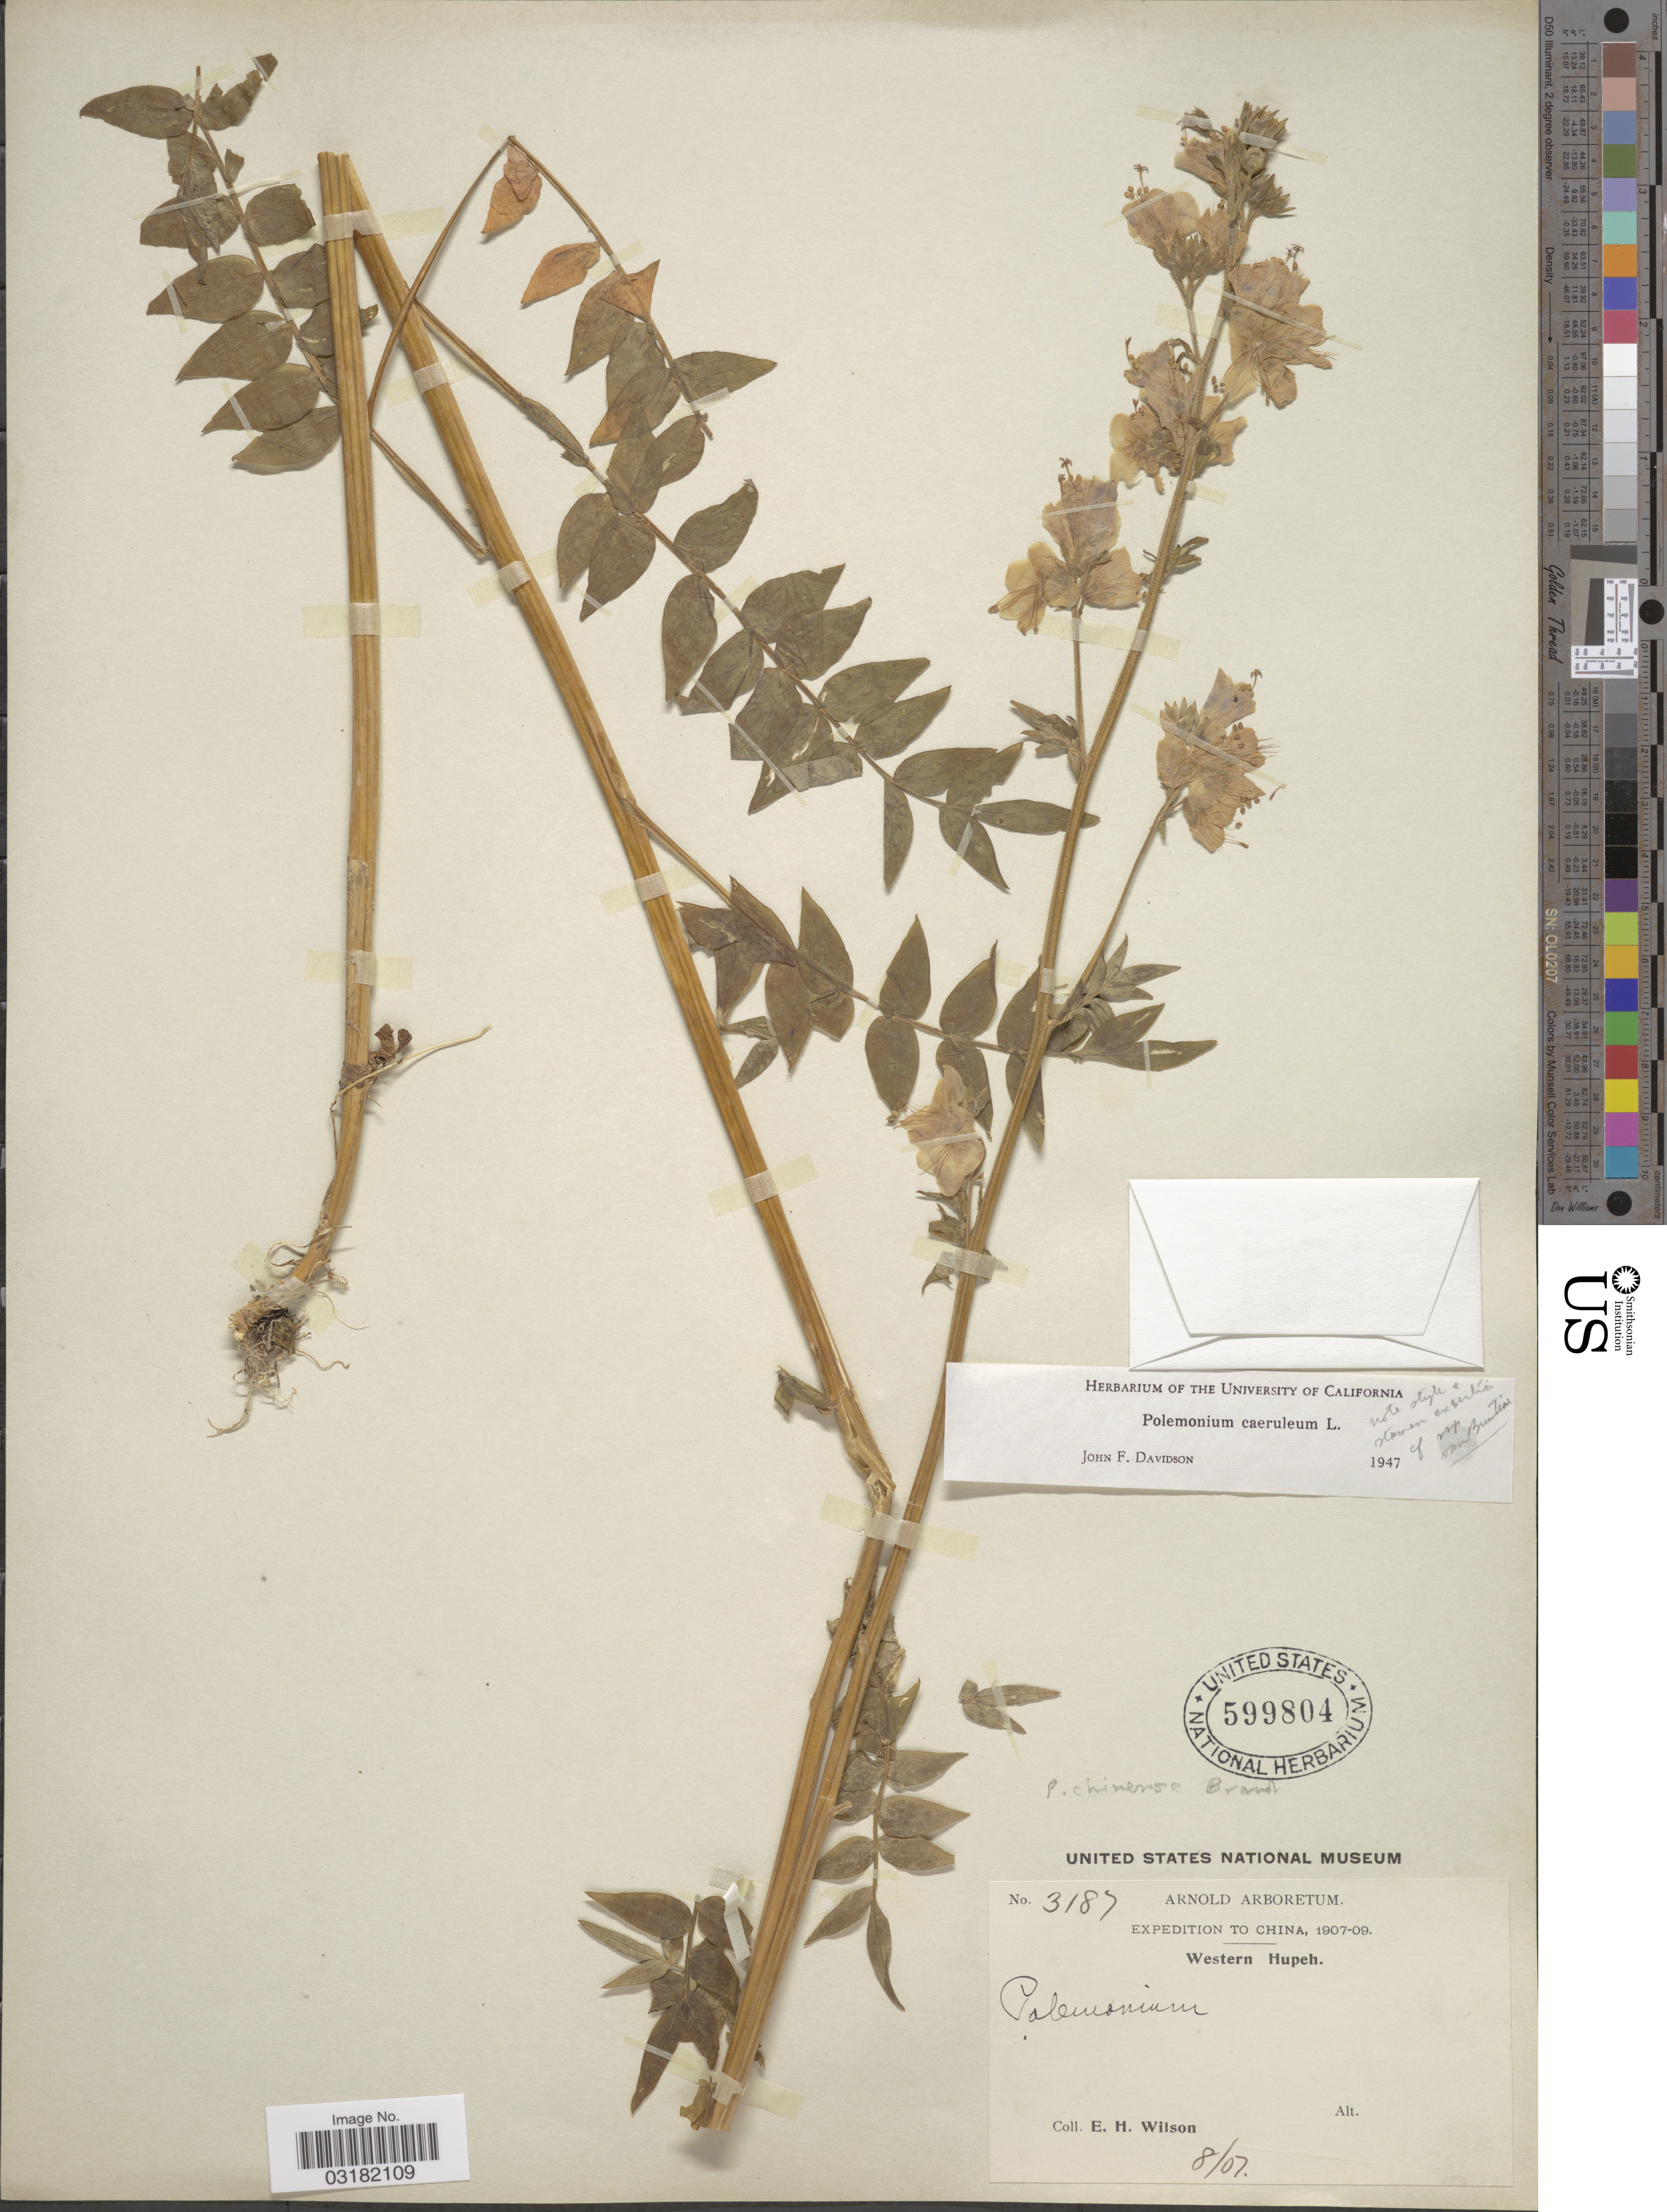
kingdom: Plantae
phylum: Tracheophyta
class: Magnoliopsida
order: Ericales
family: Polemoniaceae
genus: Polemonium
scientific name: Polemonium caeruleum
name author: L.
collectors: E. Wilson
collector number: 3187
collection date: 1907-08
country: China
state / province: Hubei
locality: Western Hupeh.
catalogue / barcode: US 599804